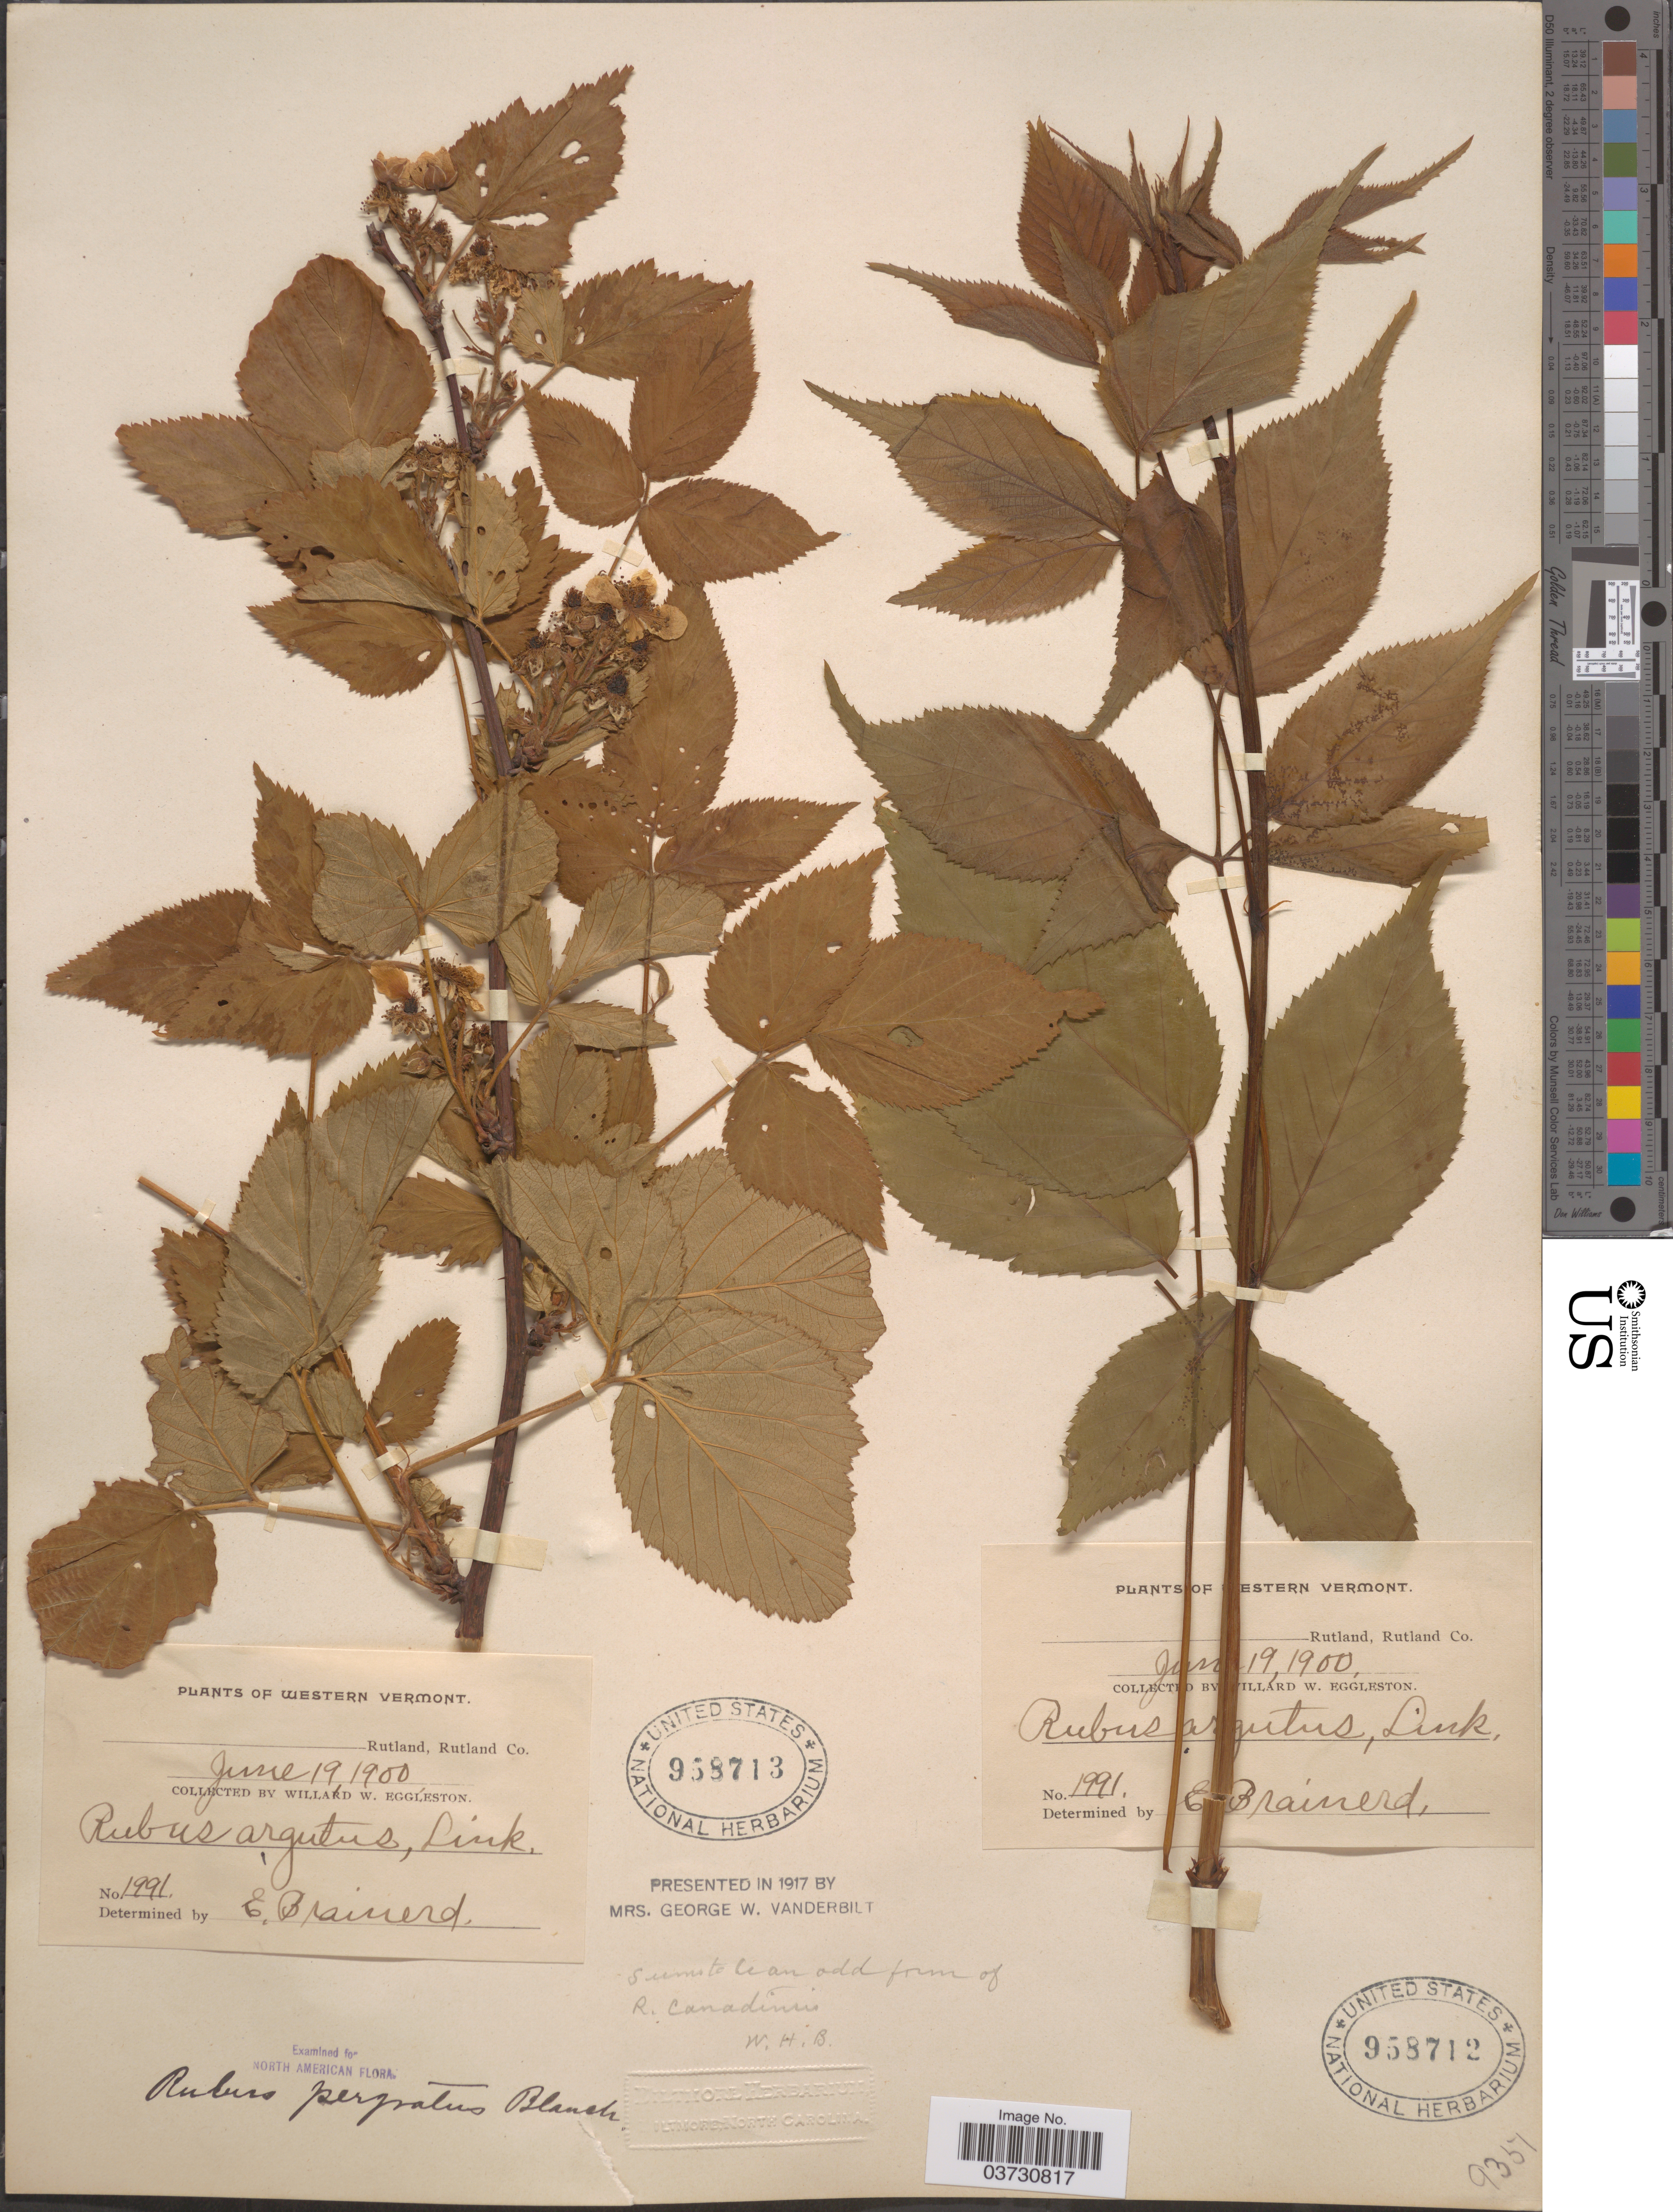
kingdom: Plantae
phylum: Tracheophyta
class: Magnoliopsida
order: Rosales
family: Rosaceae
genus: Rubus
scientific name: Rubus pergratus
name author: Blanch.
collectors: W. W. Eggleston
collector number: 1991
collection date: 1900-06-19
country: United States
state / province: Vermont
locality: Western Vermont. Rutland, Rutland Co.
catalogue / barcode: US 958713